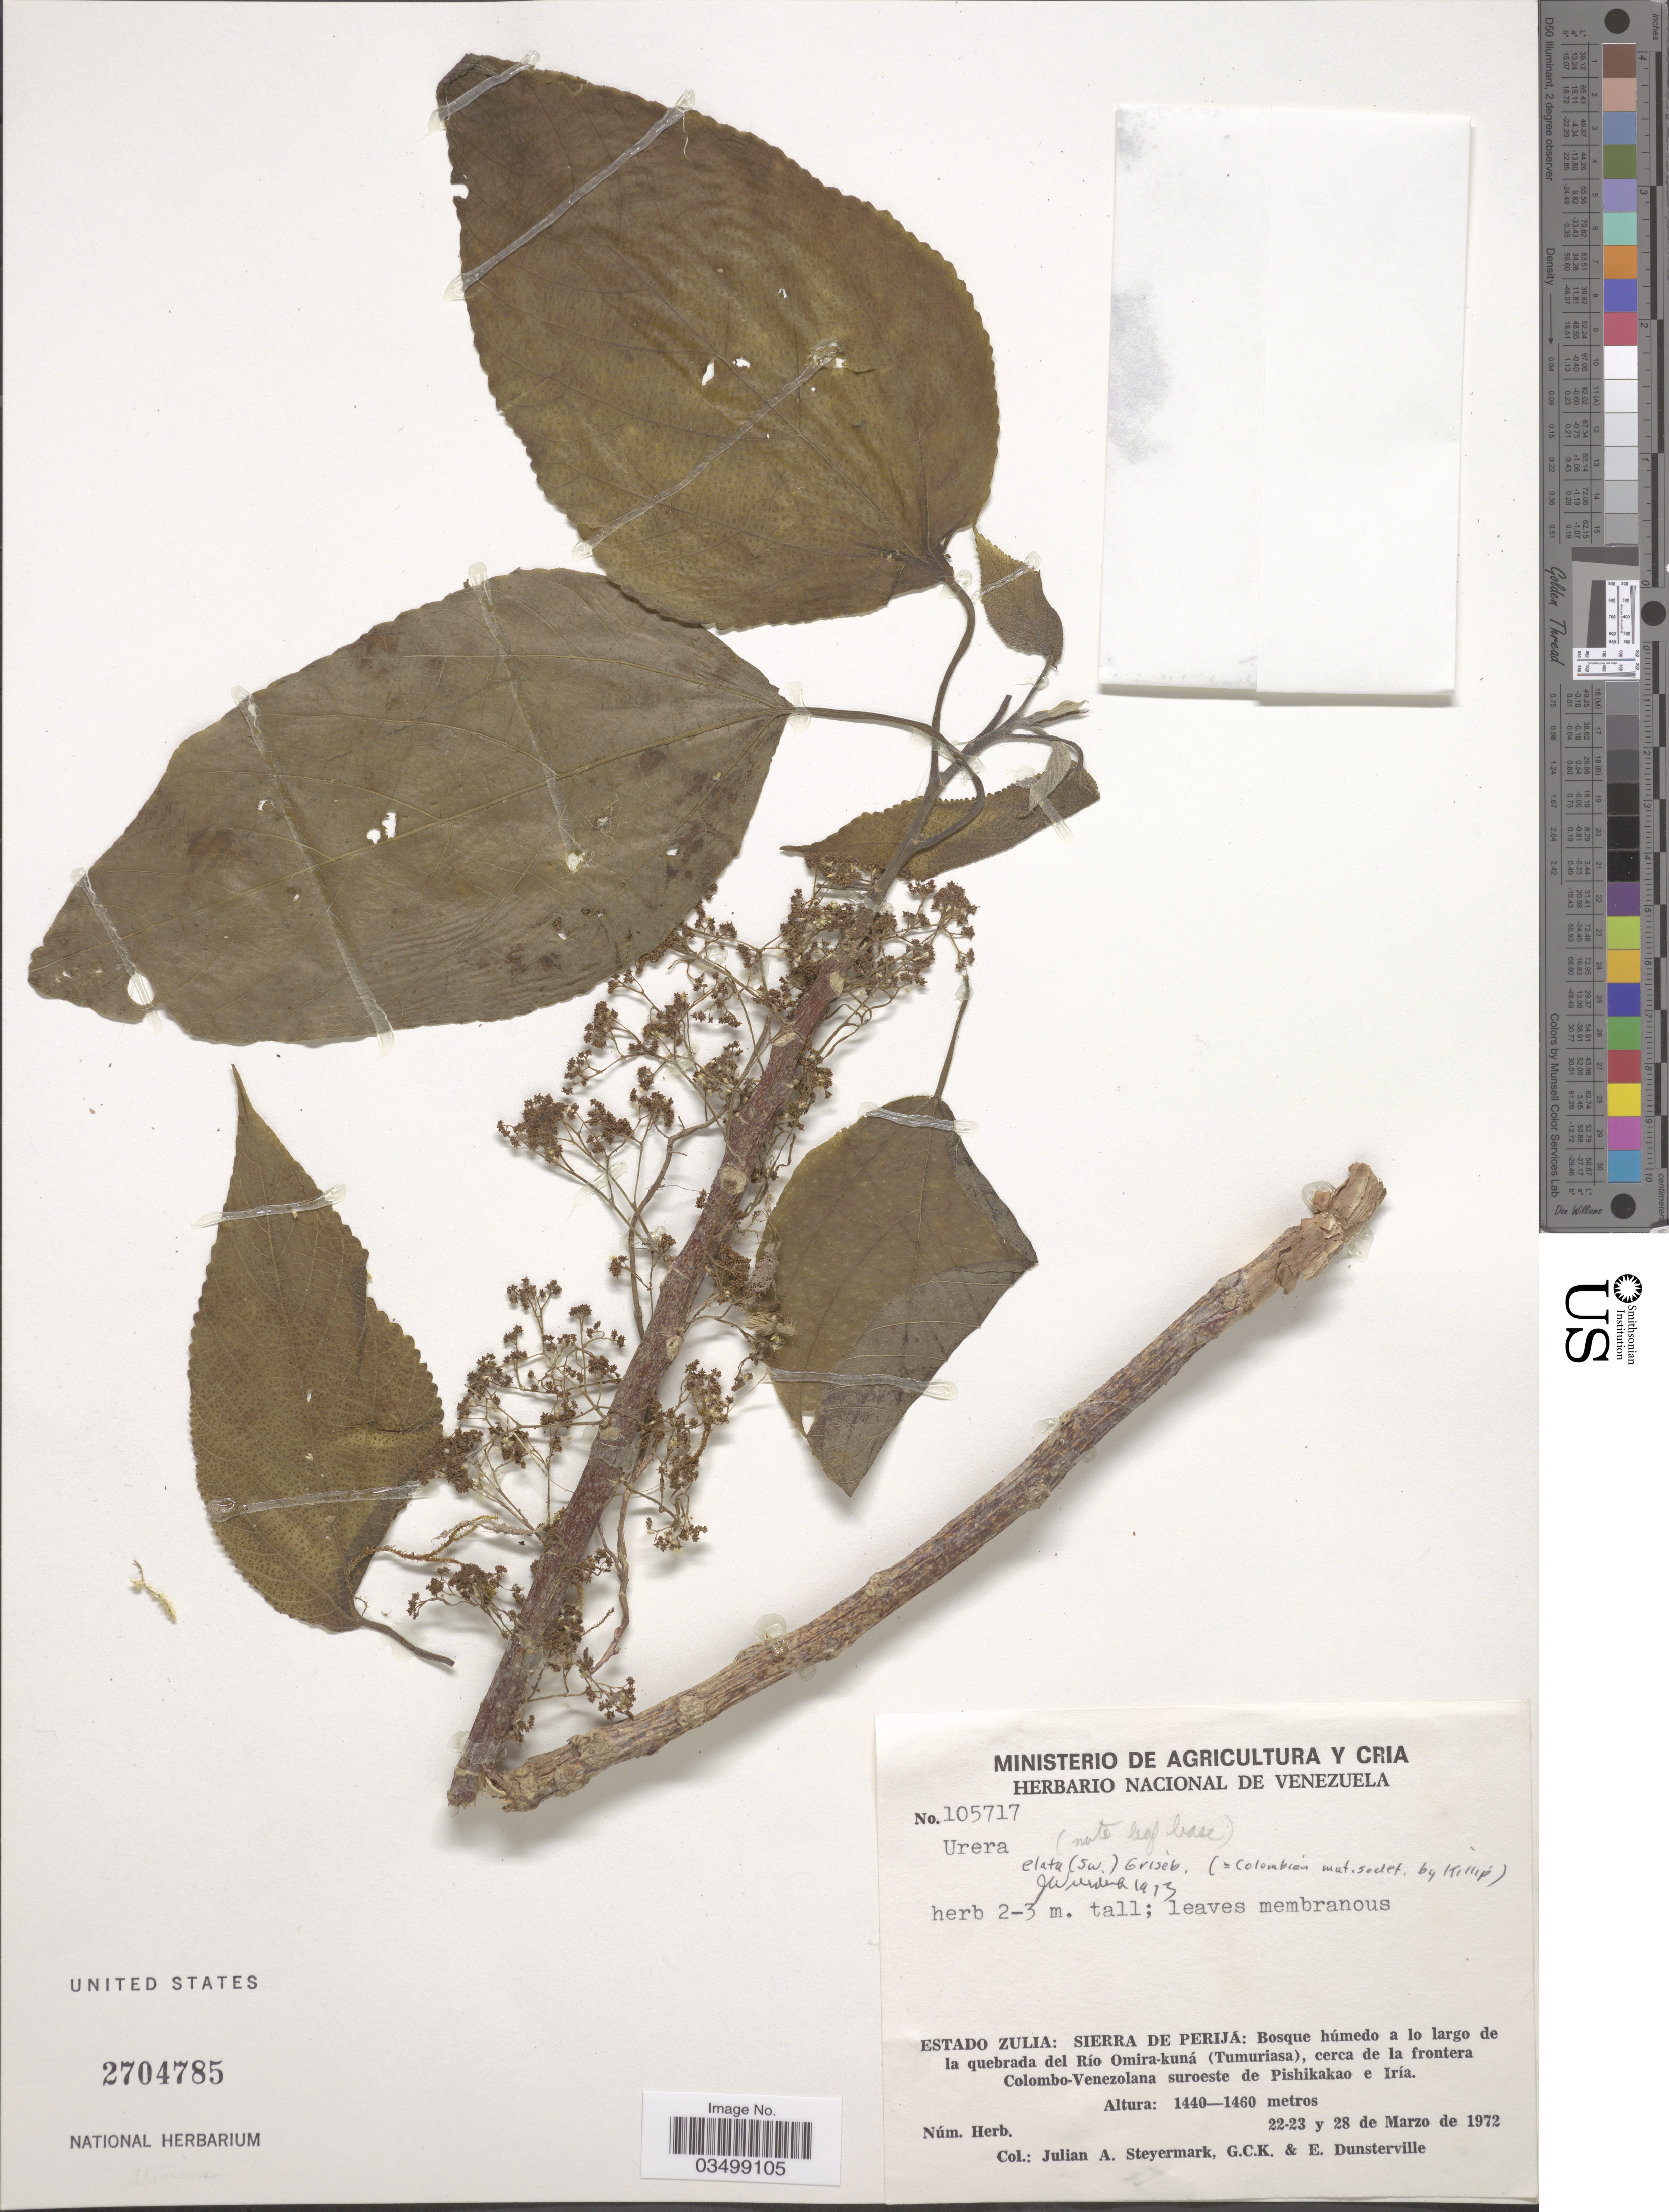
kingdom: Plantae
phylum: Tracheophyta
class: Magnoliopsida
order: Rosales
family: Urticaceae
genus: Urera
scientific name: Urera elata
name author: (Sw.) Griseb.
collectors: J. Steyermark, G. C. K. Dunsterville & E. Dunsterville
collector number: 105717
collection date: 1972-03-22/1972-03-28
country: Venezuela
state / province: Zulia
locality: Sierra de Perija: Bosque húmido a lo largo de la quebrada del Río Omira-kuná (Tumuriasa), cerca de la frontera Colombo-Venezolana suroeste de Pishikako e Iria.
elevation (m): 1440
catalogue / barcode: US 2704785